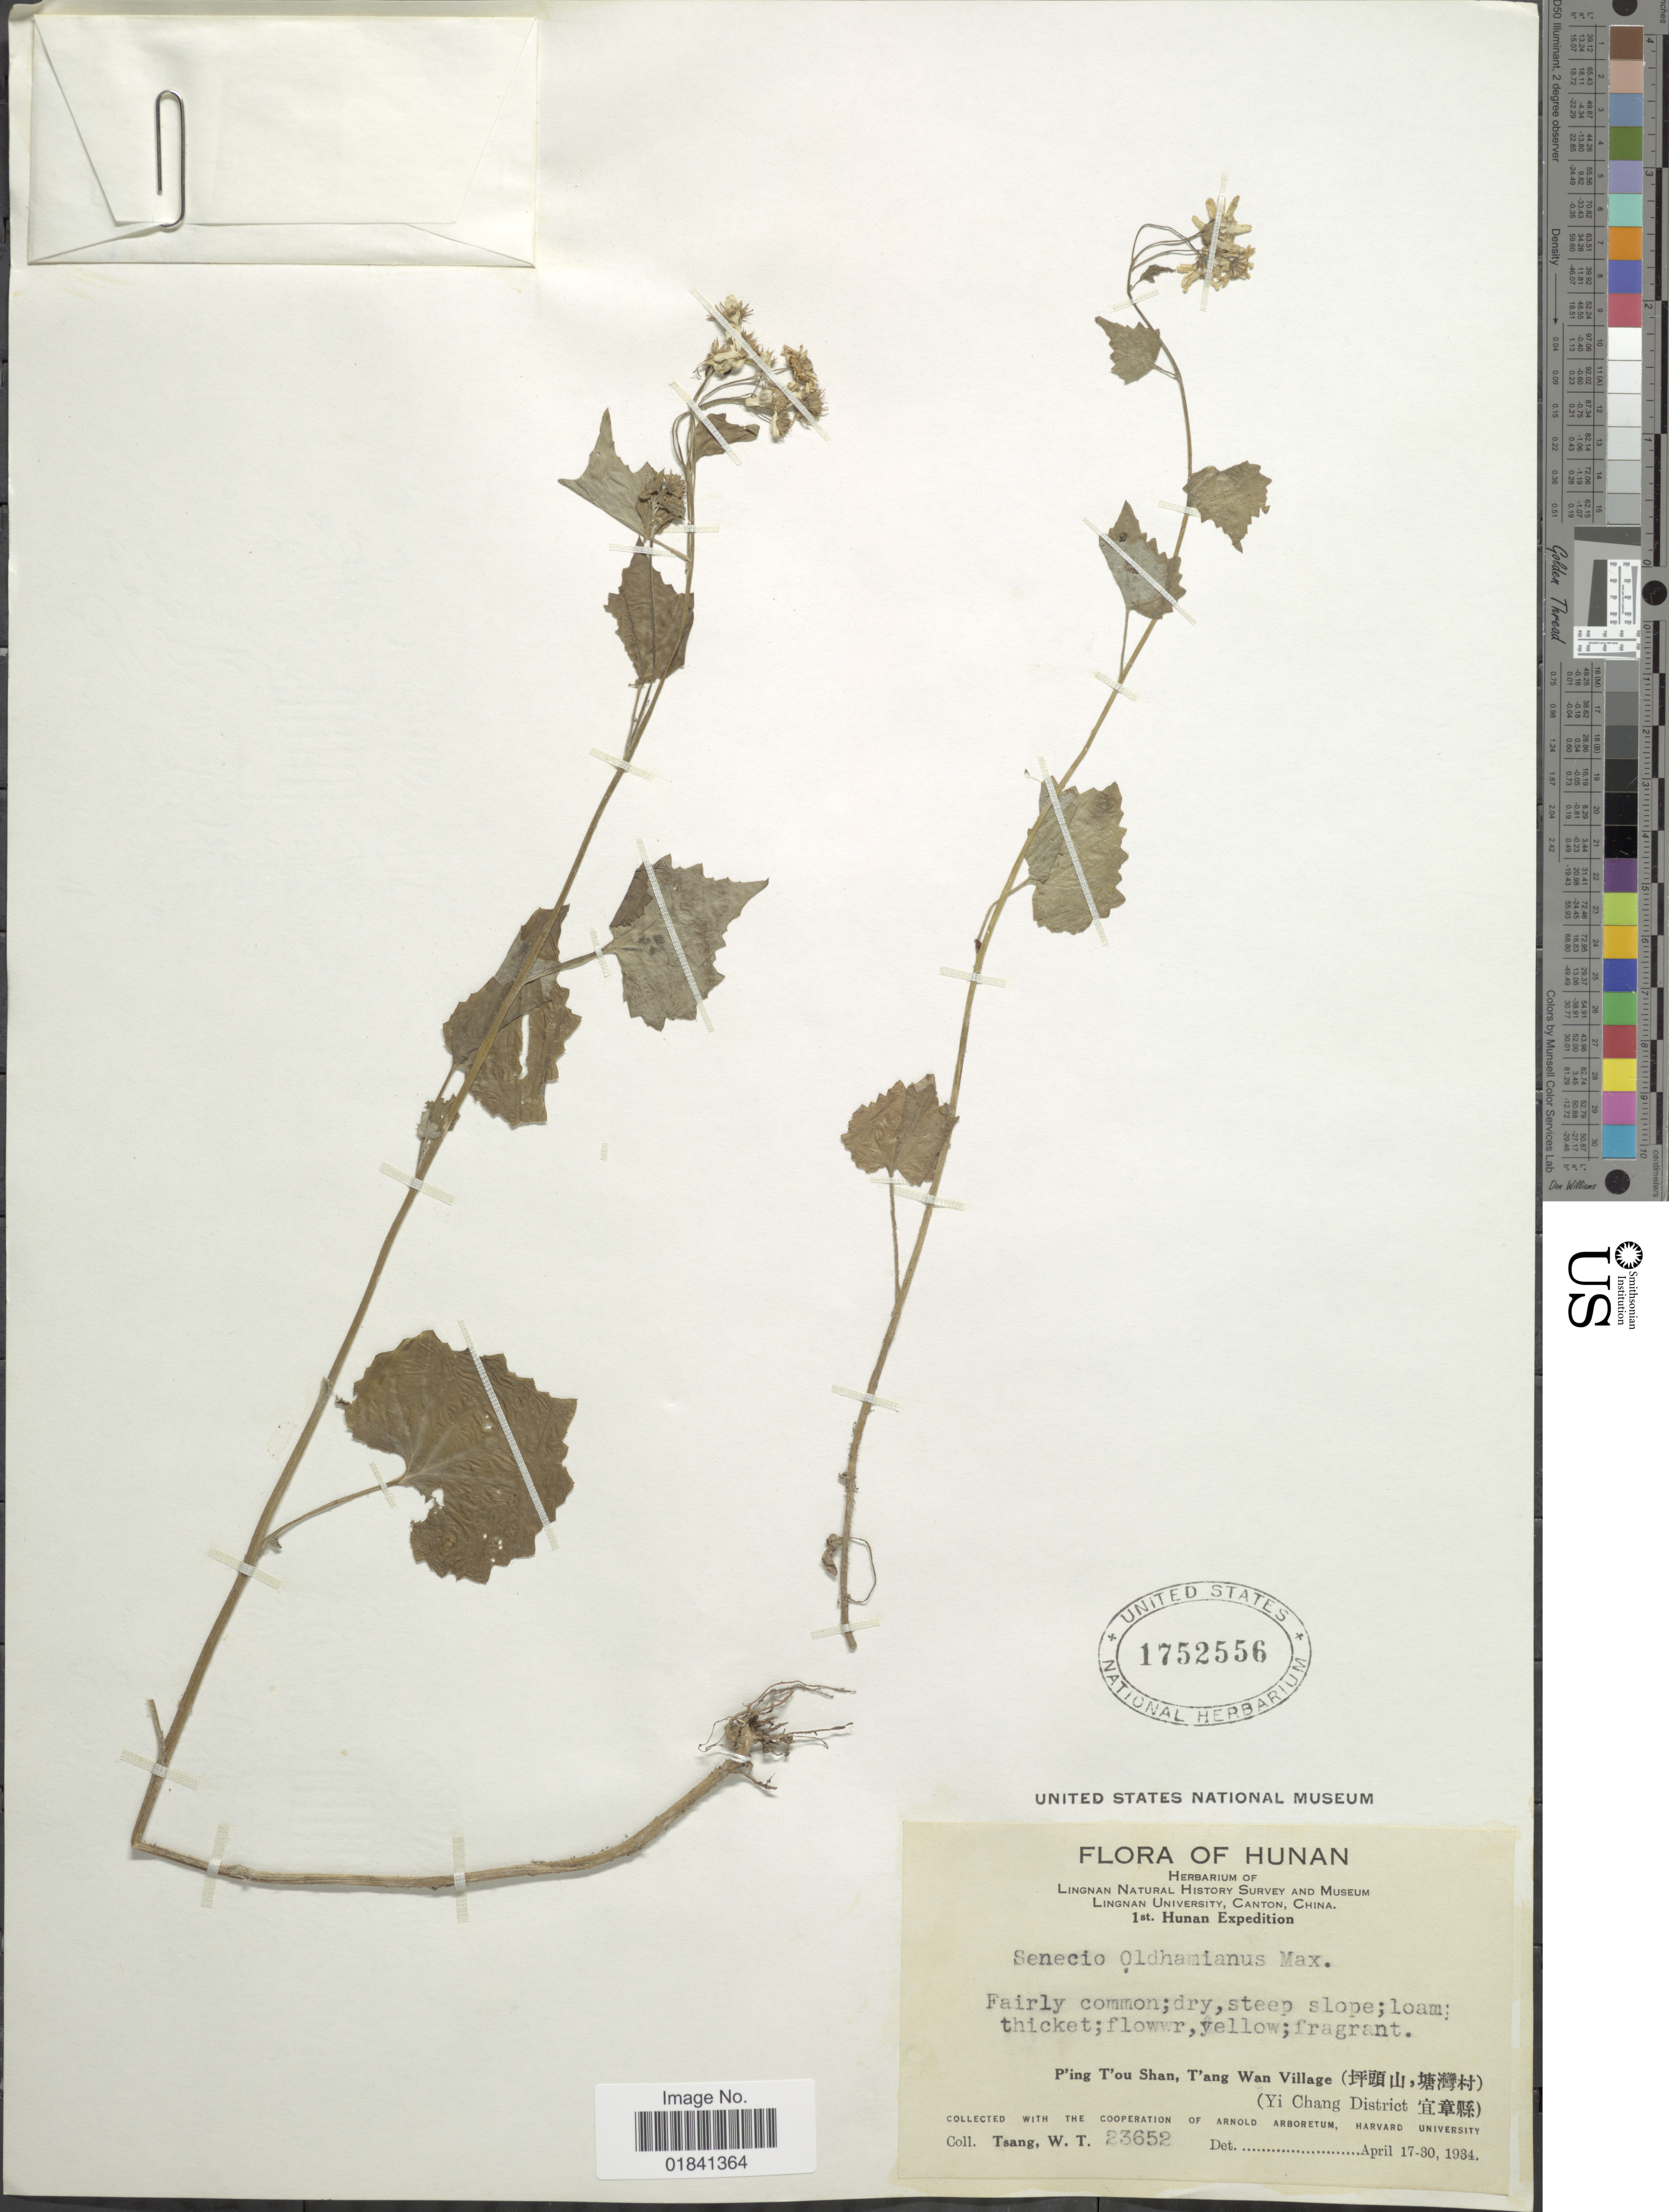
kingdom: Plantae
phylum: Tracheophyta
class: Magnoliopsida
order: Asterales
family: Asteraceae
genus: Senecio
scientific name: Senecio oldhamianus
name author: Maximowicz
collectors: W. T. Tsang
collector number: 23652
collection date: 1934-04-17/1934-04-30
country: China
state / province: Hunan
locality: P'ing T'ou Shan, T'an Wan Village, Yi Chang District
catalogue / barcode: US 1752556